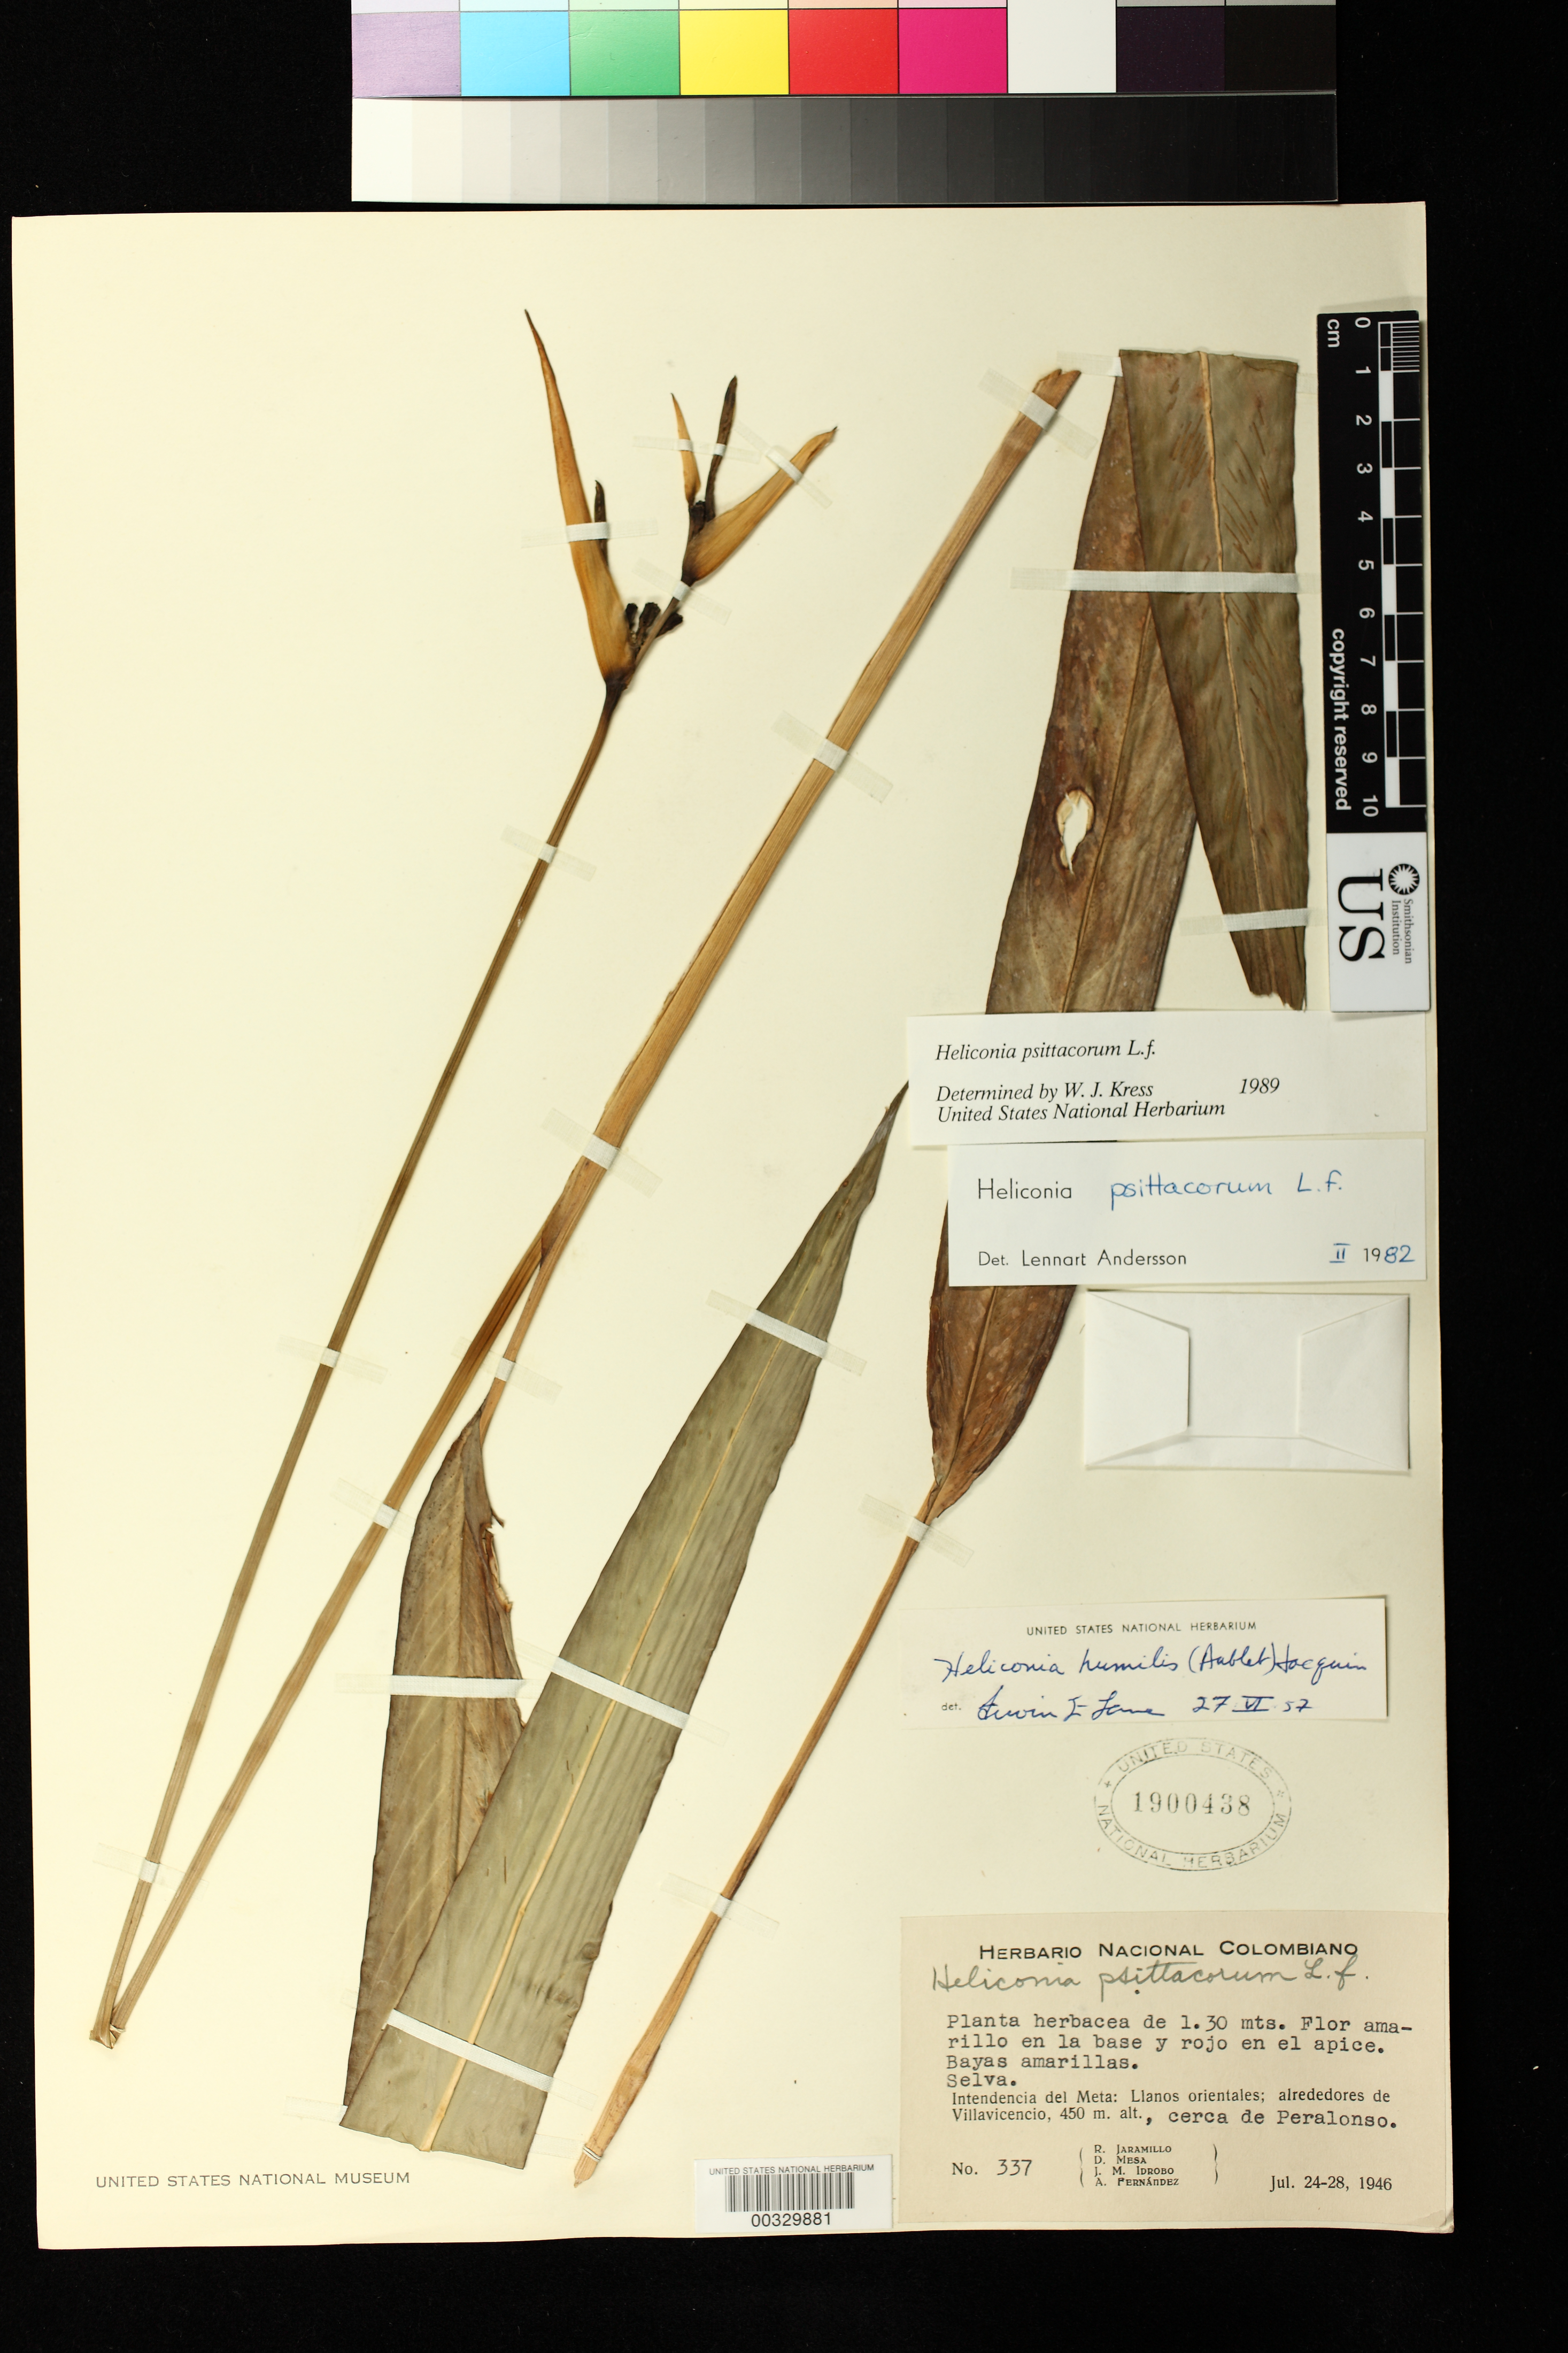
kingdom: Plantae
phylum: Tracheophyta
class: Liliopsida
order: Zingiberales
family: Heliconiaceae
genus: Heliconia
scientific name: Heliconia psittacorum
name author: L. f.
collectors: R. Jaramillo M., D. Mesa, J. M. Idrobo & Á. Fernández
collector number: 337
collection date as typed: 24 Jul 1946 to 28 Jul 1946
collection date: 1946-07-24/1946-07-28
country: Colombia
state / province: Meta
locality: Llanos Orientales, environs of Villa Vicencia, near Peralonso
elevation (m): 450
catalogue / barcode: US 1900438